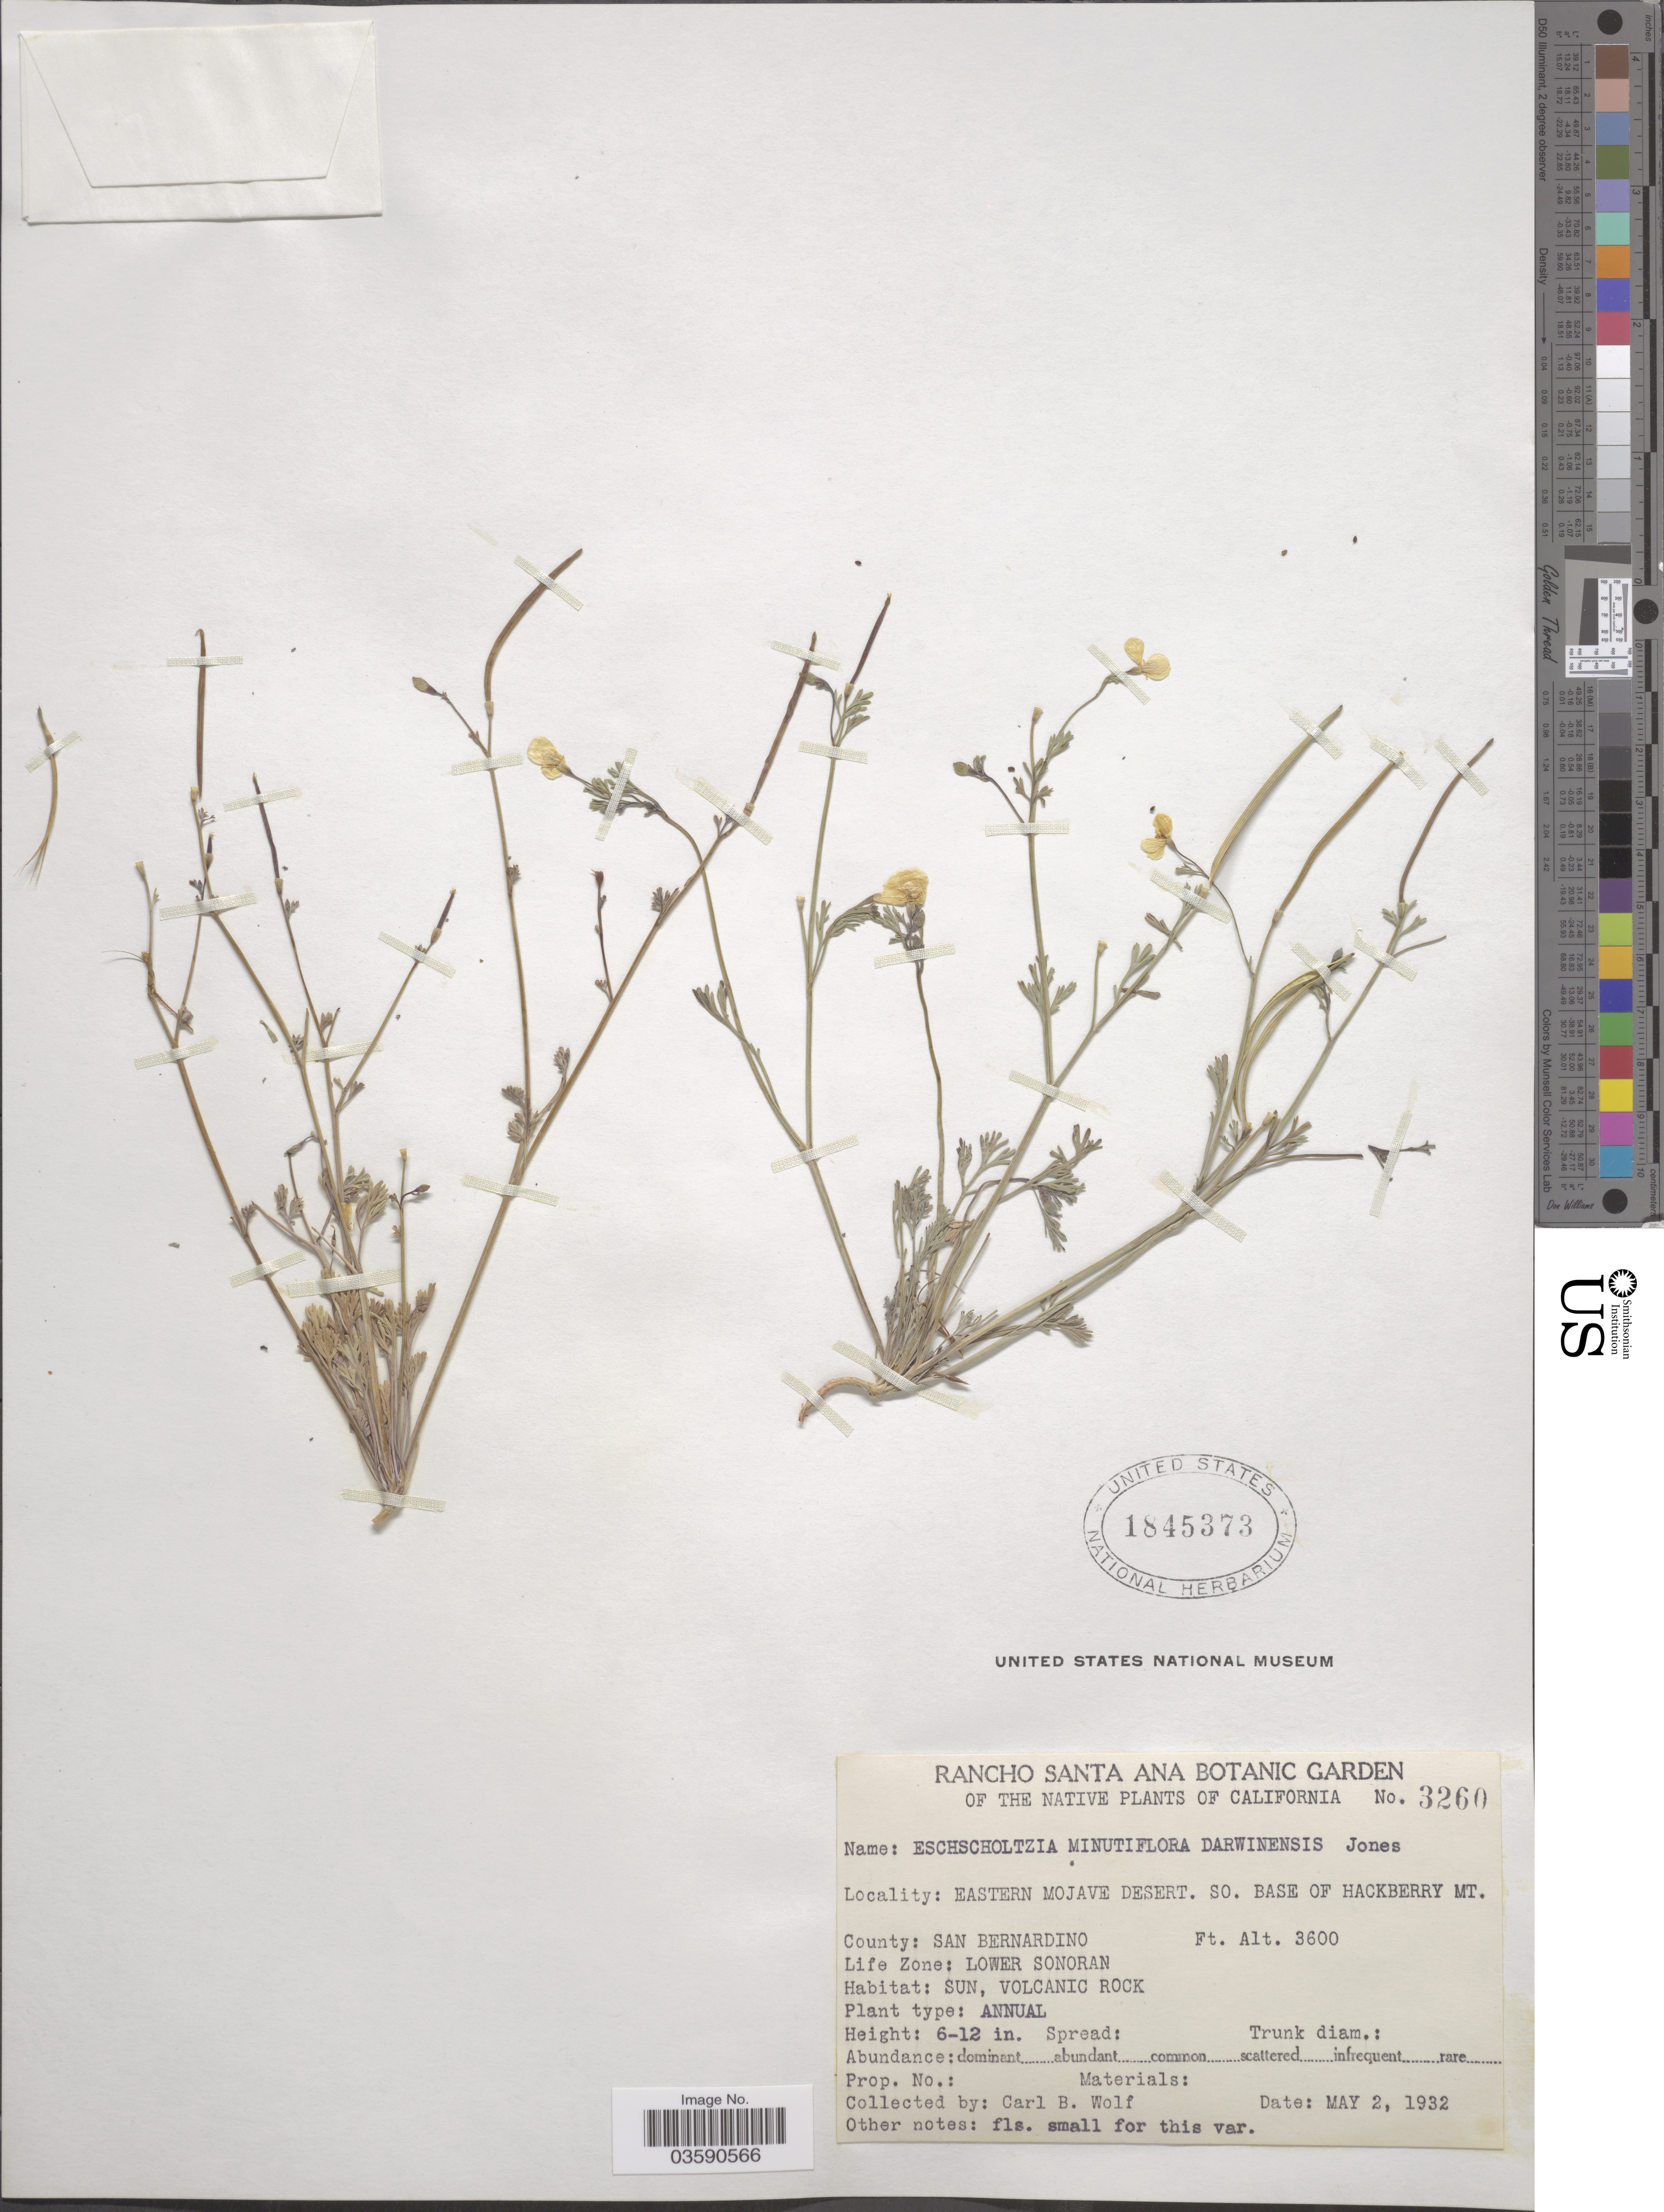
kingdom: Plantae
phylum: Tracheophyta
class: Magnoliopsida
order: Ranunculales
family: Papaveraceae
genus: Eschscholzia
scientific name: Eschscholzia minutiflora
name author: S. Watson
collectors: C. B. Wolf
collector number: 3260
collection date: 1932-05-02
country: United States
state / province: California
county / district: San Bernardino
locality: Eastern Mojave Desert. SO. Base of Hackberry Mt. County: San Bernardino. Life Zone: Lower Sonoran.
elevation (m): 1097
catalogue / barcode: US 1845373